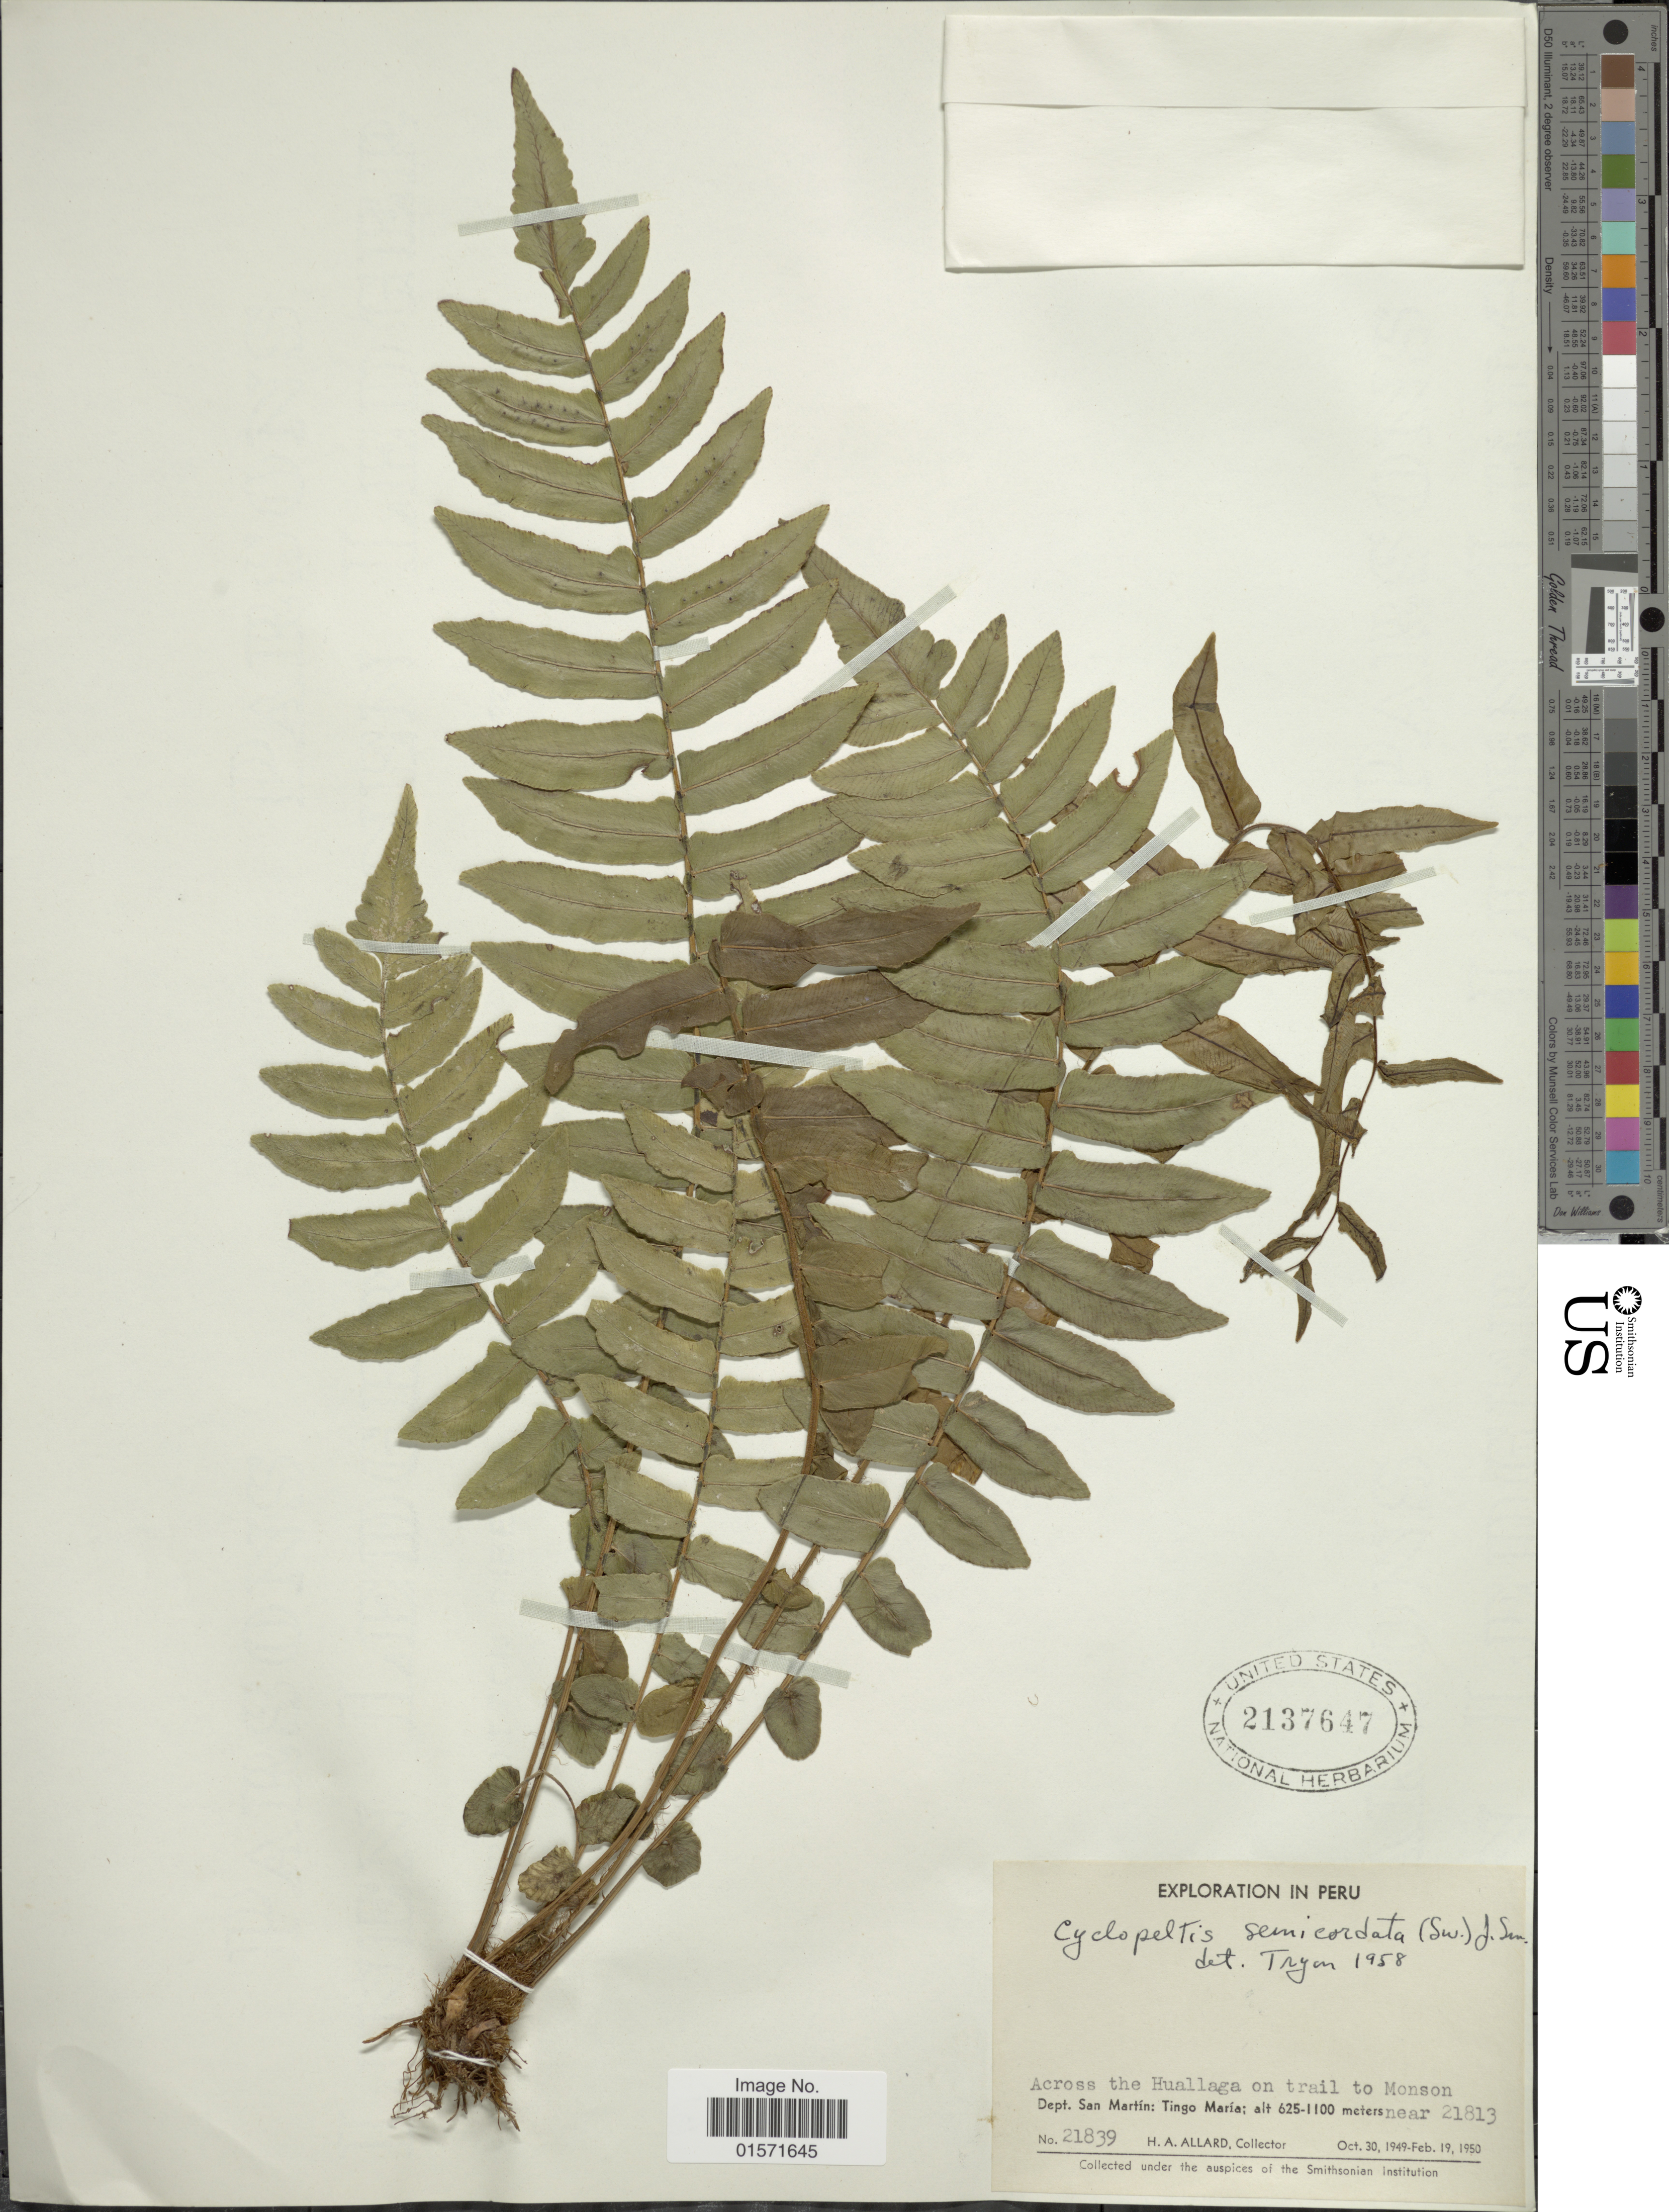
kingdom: Plantae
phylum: Tracheophyta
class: Polypodiopsida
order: Polypodiales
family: Lomariopsidaceae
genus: Cyclopeltis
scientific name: Cyclopeltis semicordata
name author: (Sw.) J. Sm.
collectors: A. H. Allard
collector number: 21839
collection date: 1949-10-30/1950-02-19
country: Peru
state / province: San Martín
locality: Across the Huallaga on trail to Monson. Dept. san Martin: Tingo Maria, nea 21813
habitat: across the river on trail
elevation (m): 625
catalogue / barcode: US 2137647